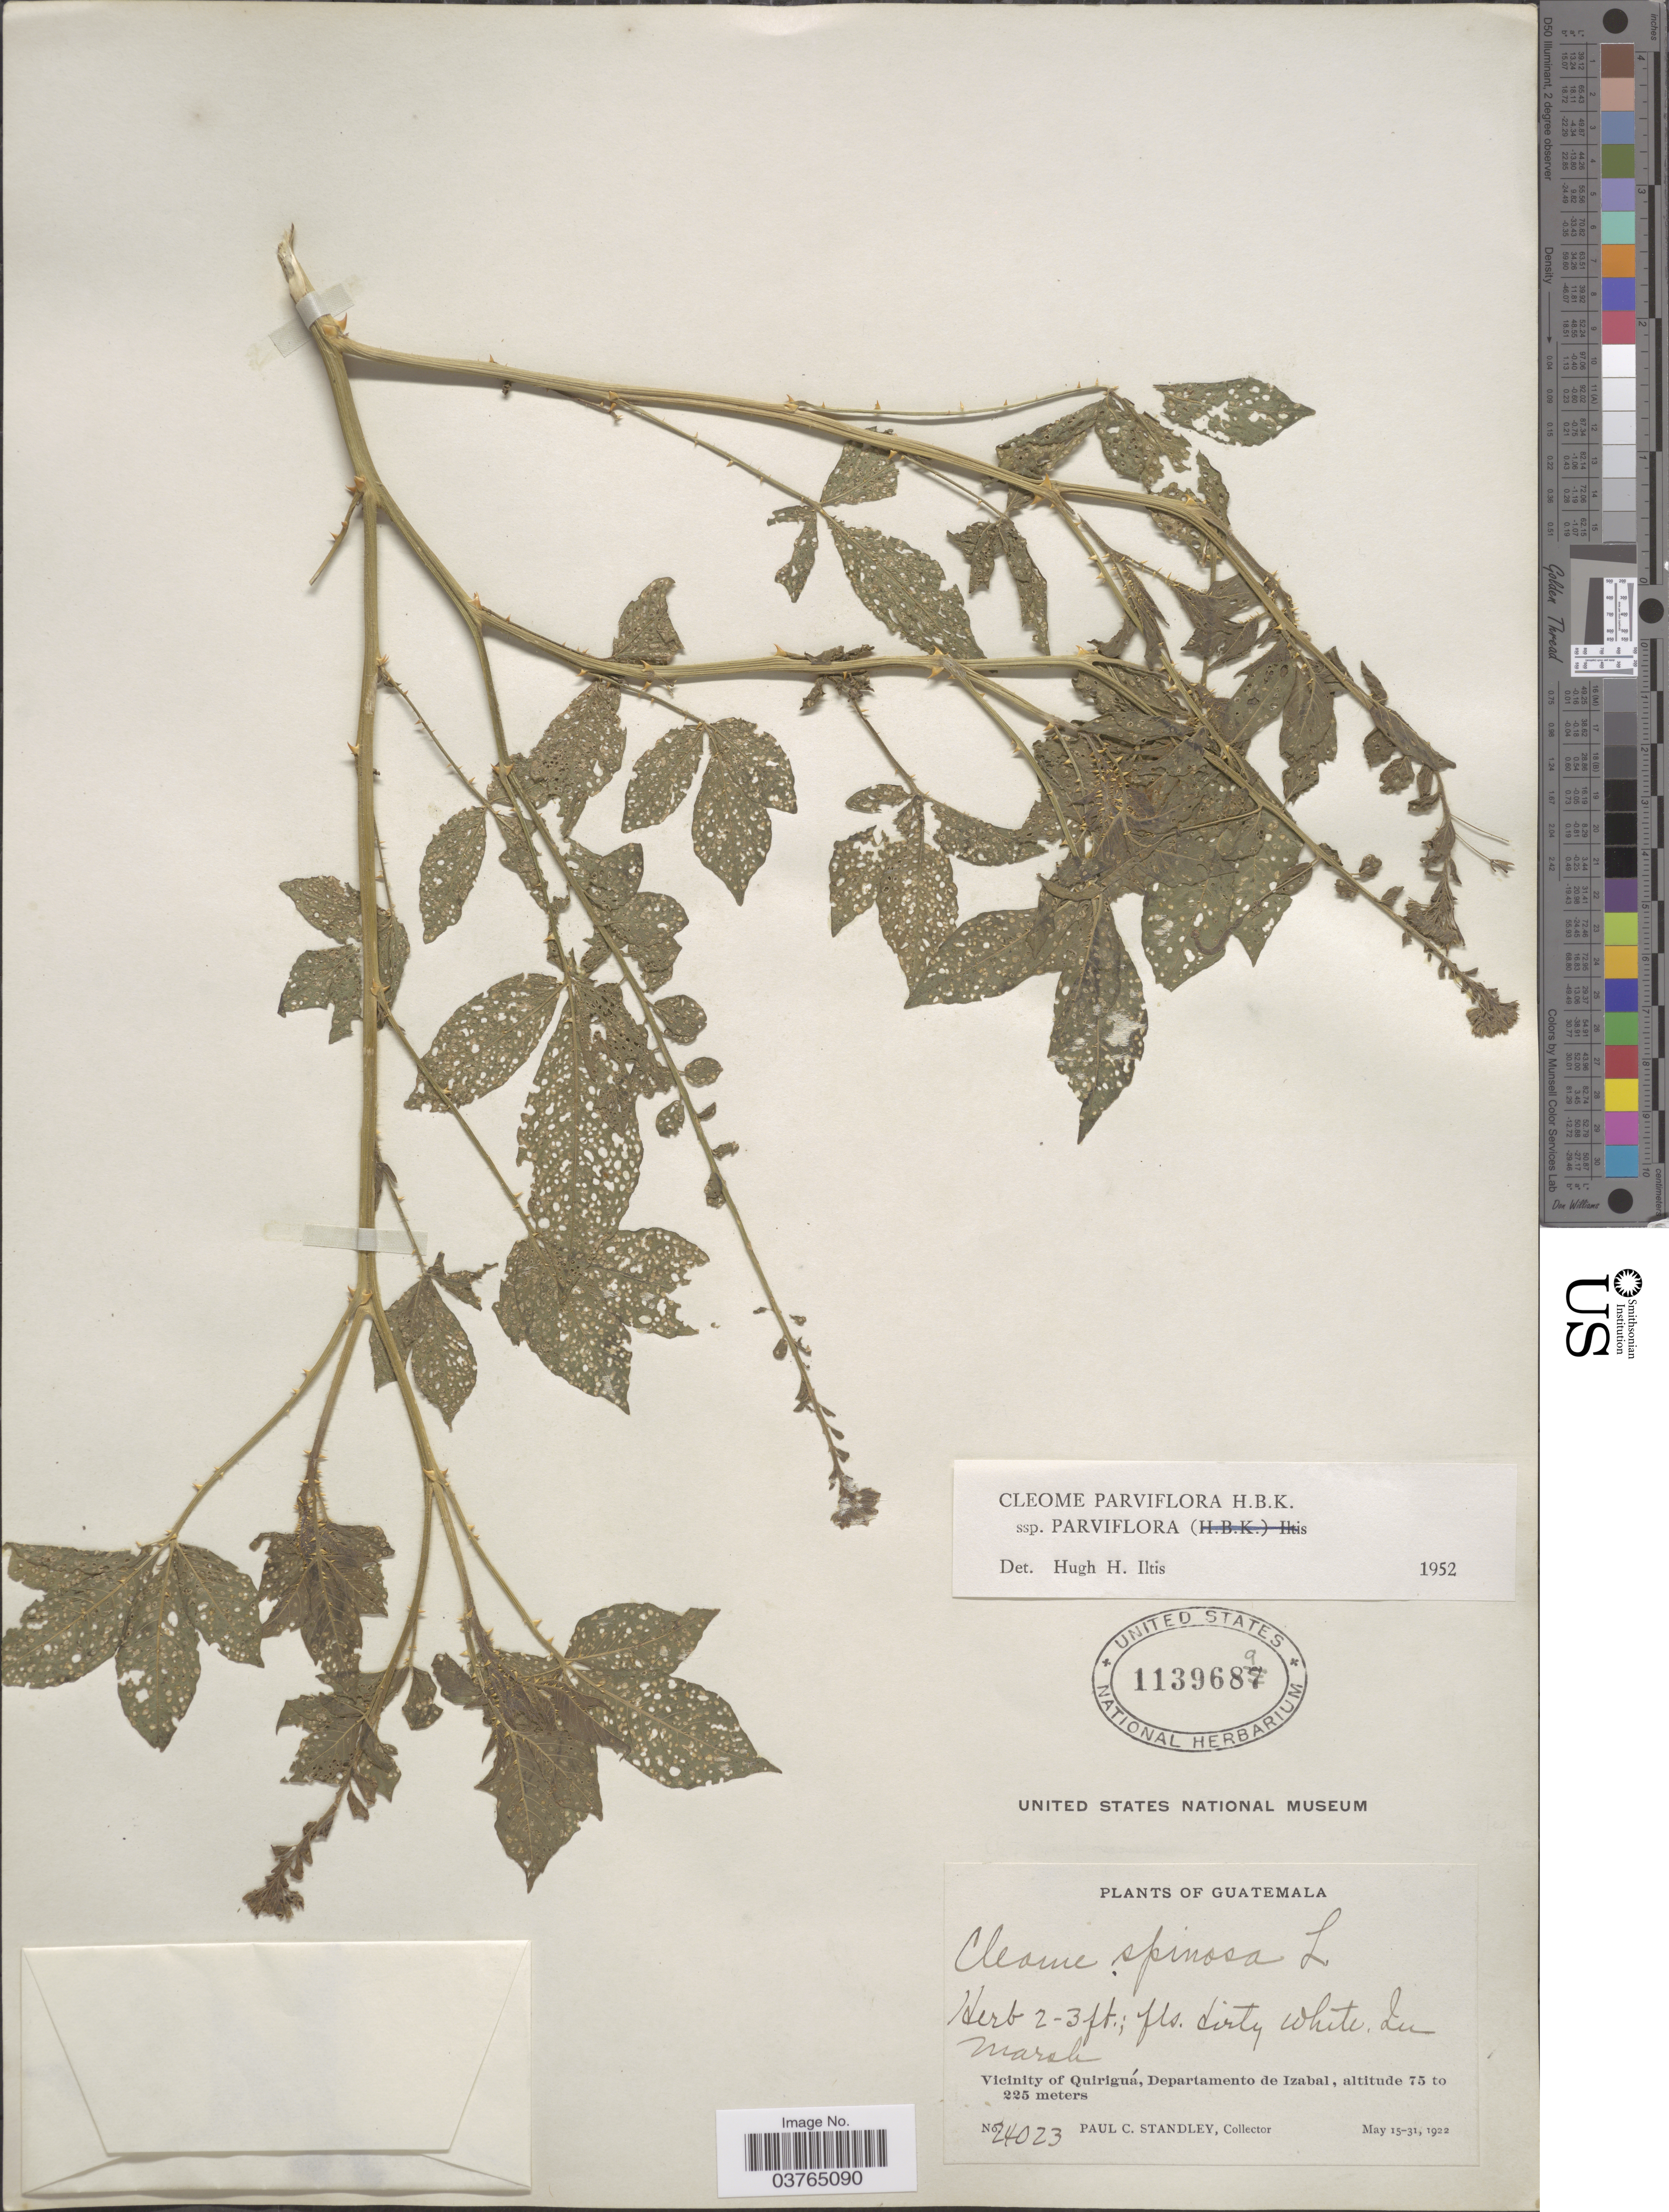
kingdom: Plantae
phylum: Tracheophyta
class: Magnoliopsida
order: Brassicales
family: Cleomaceae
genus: Tarenaya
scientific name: Tarenaya parviflora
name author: (Kunth) Iltis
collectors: P. C. Standley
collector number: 24023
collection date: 1922-05-15/1922-05-31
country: Guatemala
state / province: Izabal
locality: Vicinity of Quiriguá, Departamento de Izabal.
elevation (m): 75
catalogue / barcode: US 1139689